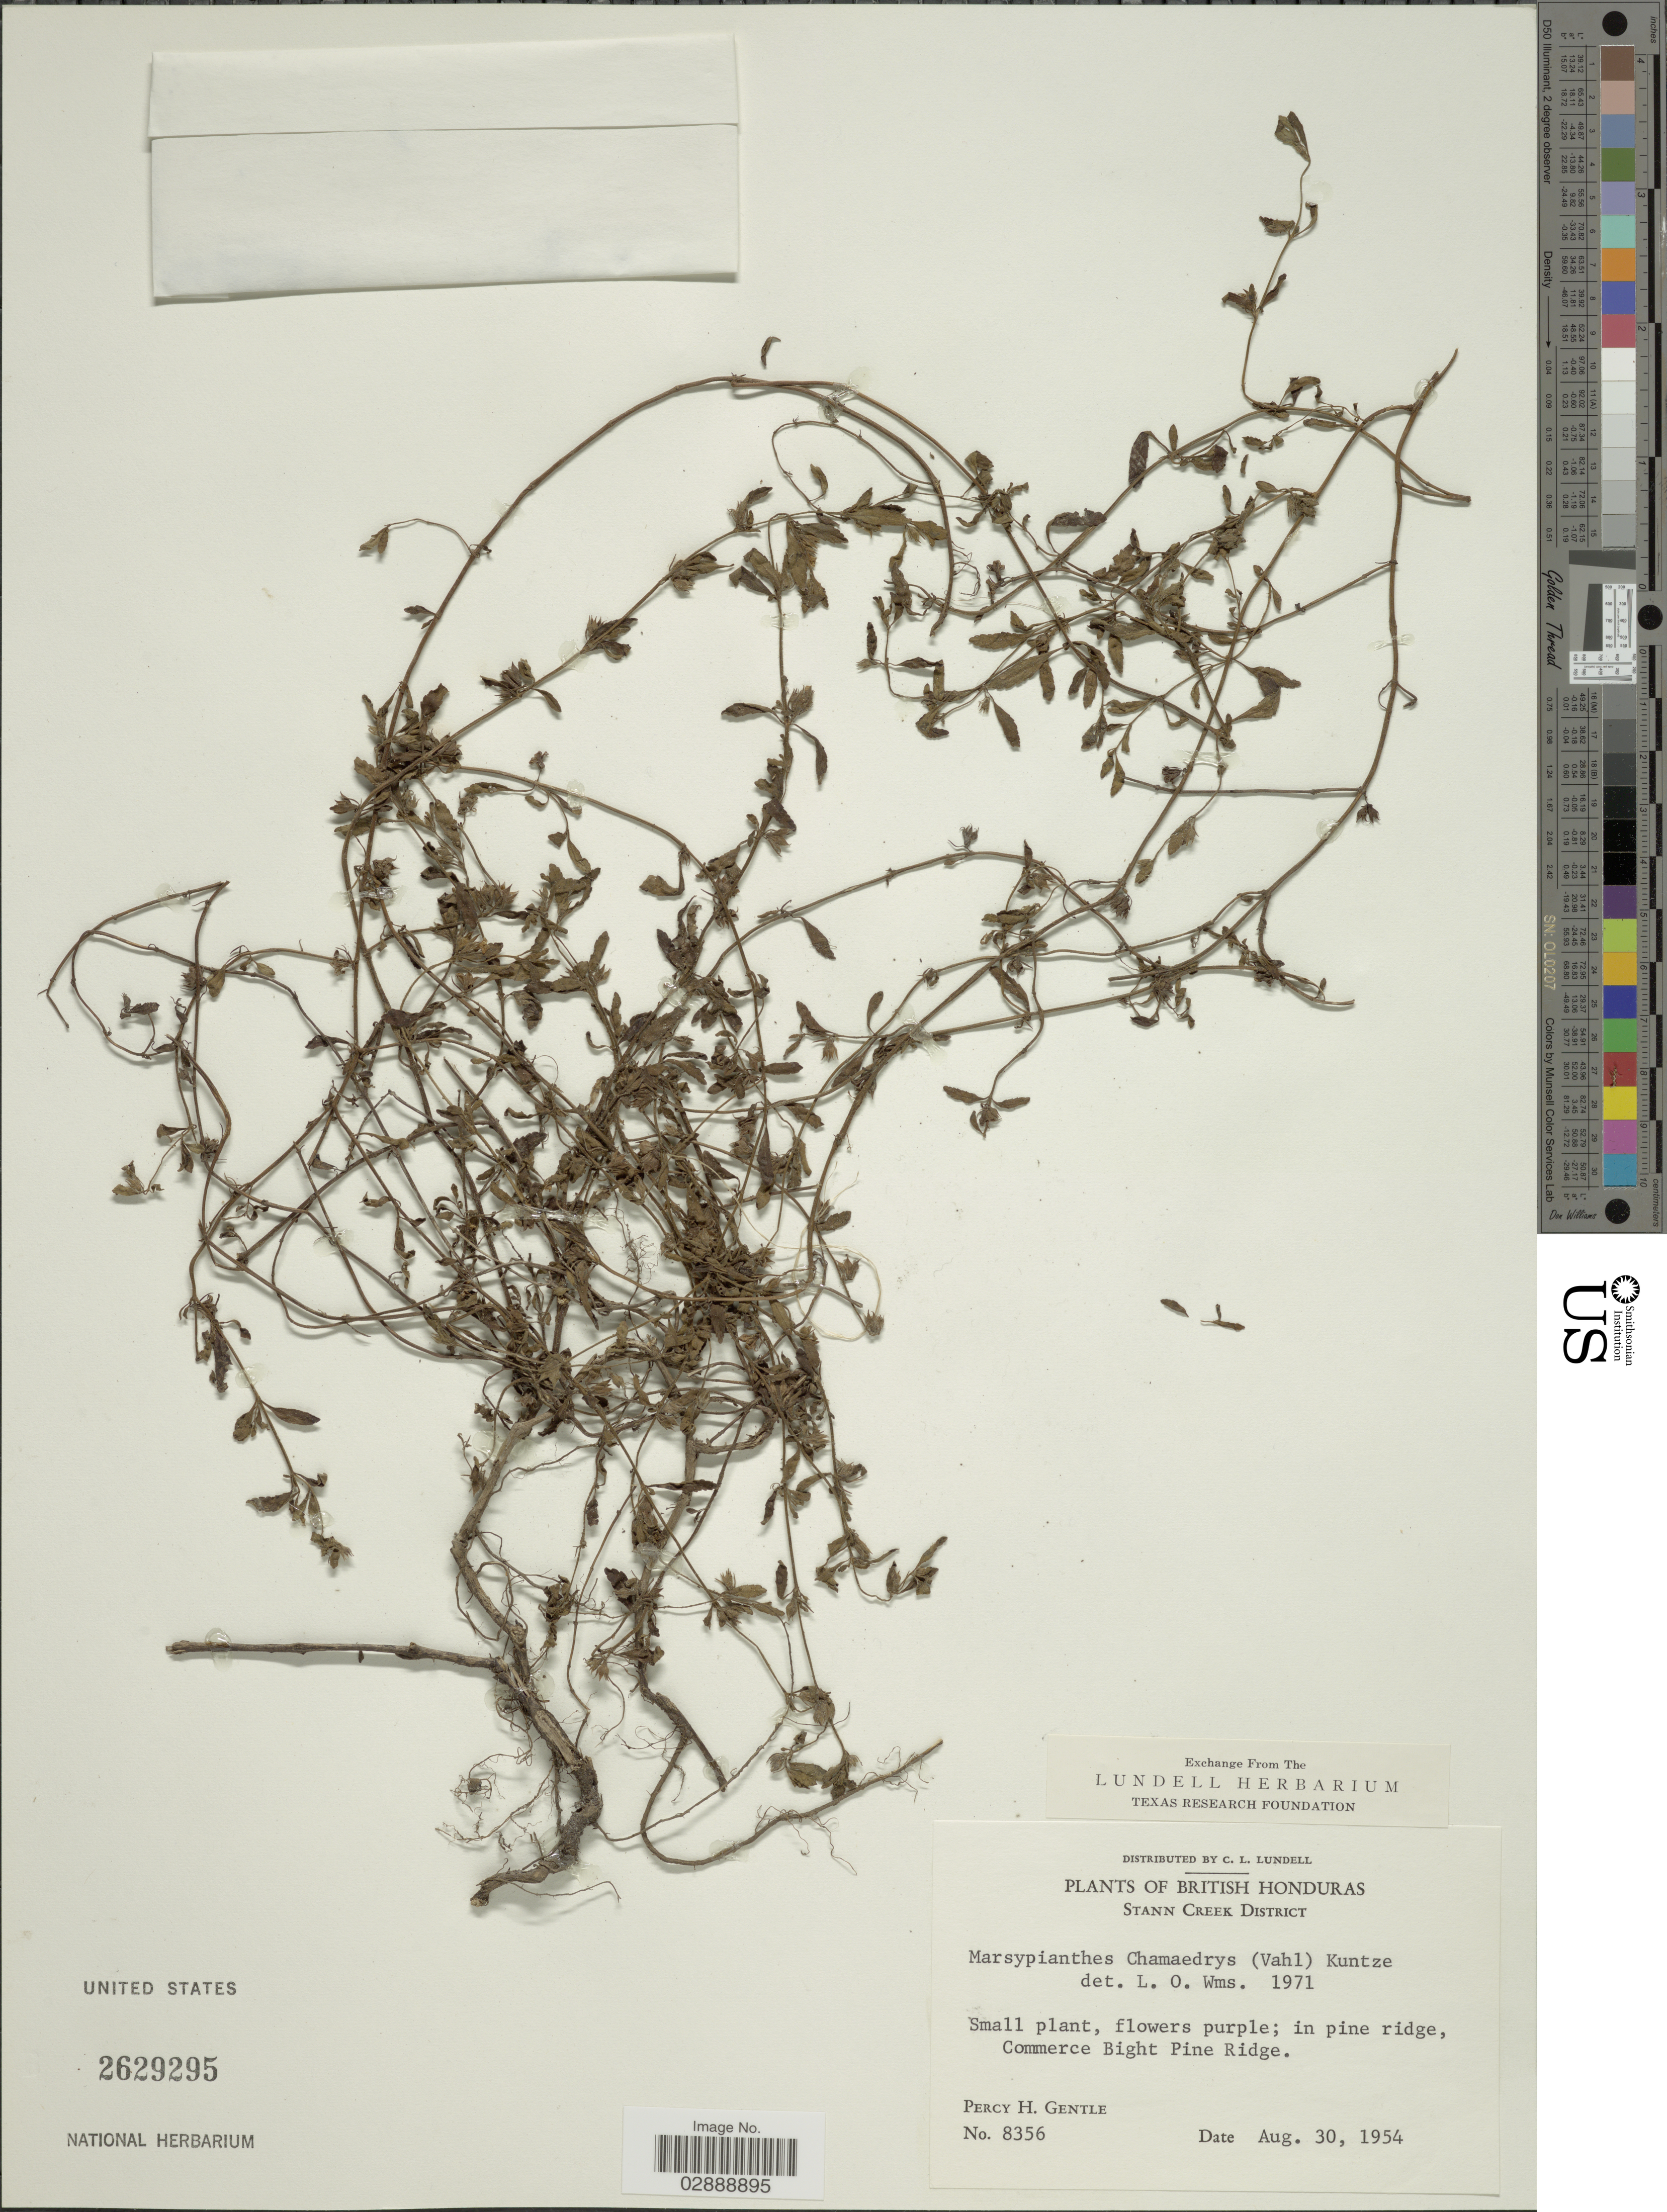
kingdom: Plantae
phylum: Tracheophyta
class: Magnoliopsida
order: Lamiales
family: Lamiaceae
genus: Marsypianthes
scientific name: Marsypianthes chamaedrys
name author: (Vahl) Kuntze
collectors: P. H. Gentle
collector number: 8356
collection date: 1954-08-30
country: Belize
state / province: Stann Creek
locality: British Honduras. Stann Creek District. Commerce Bight Pine Ridge.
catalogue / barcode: US 2629295